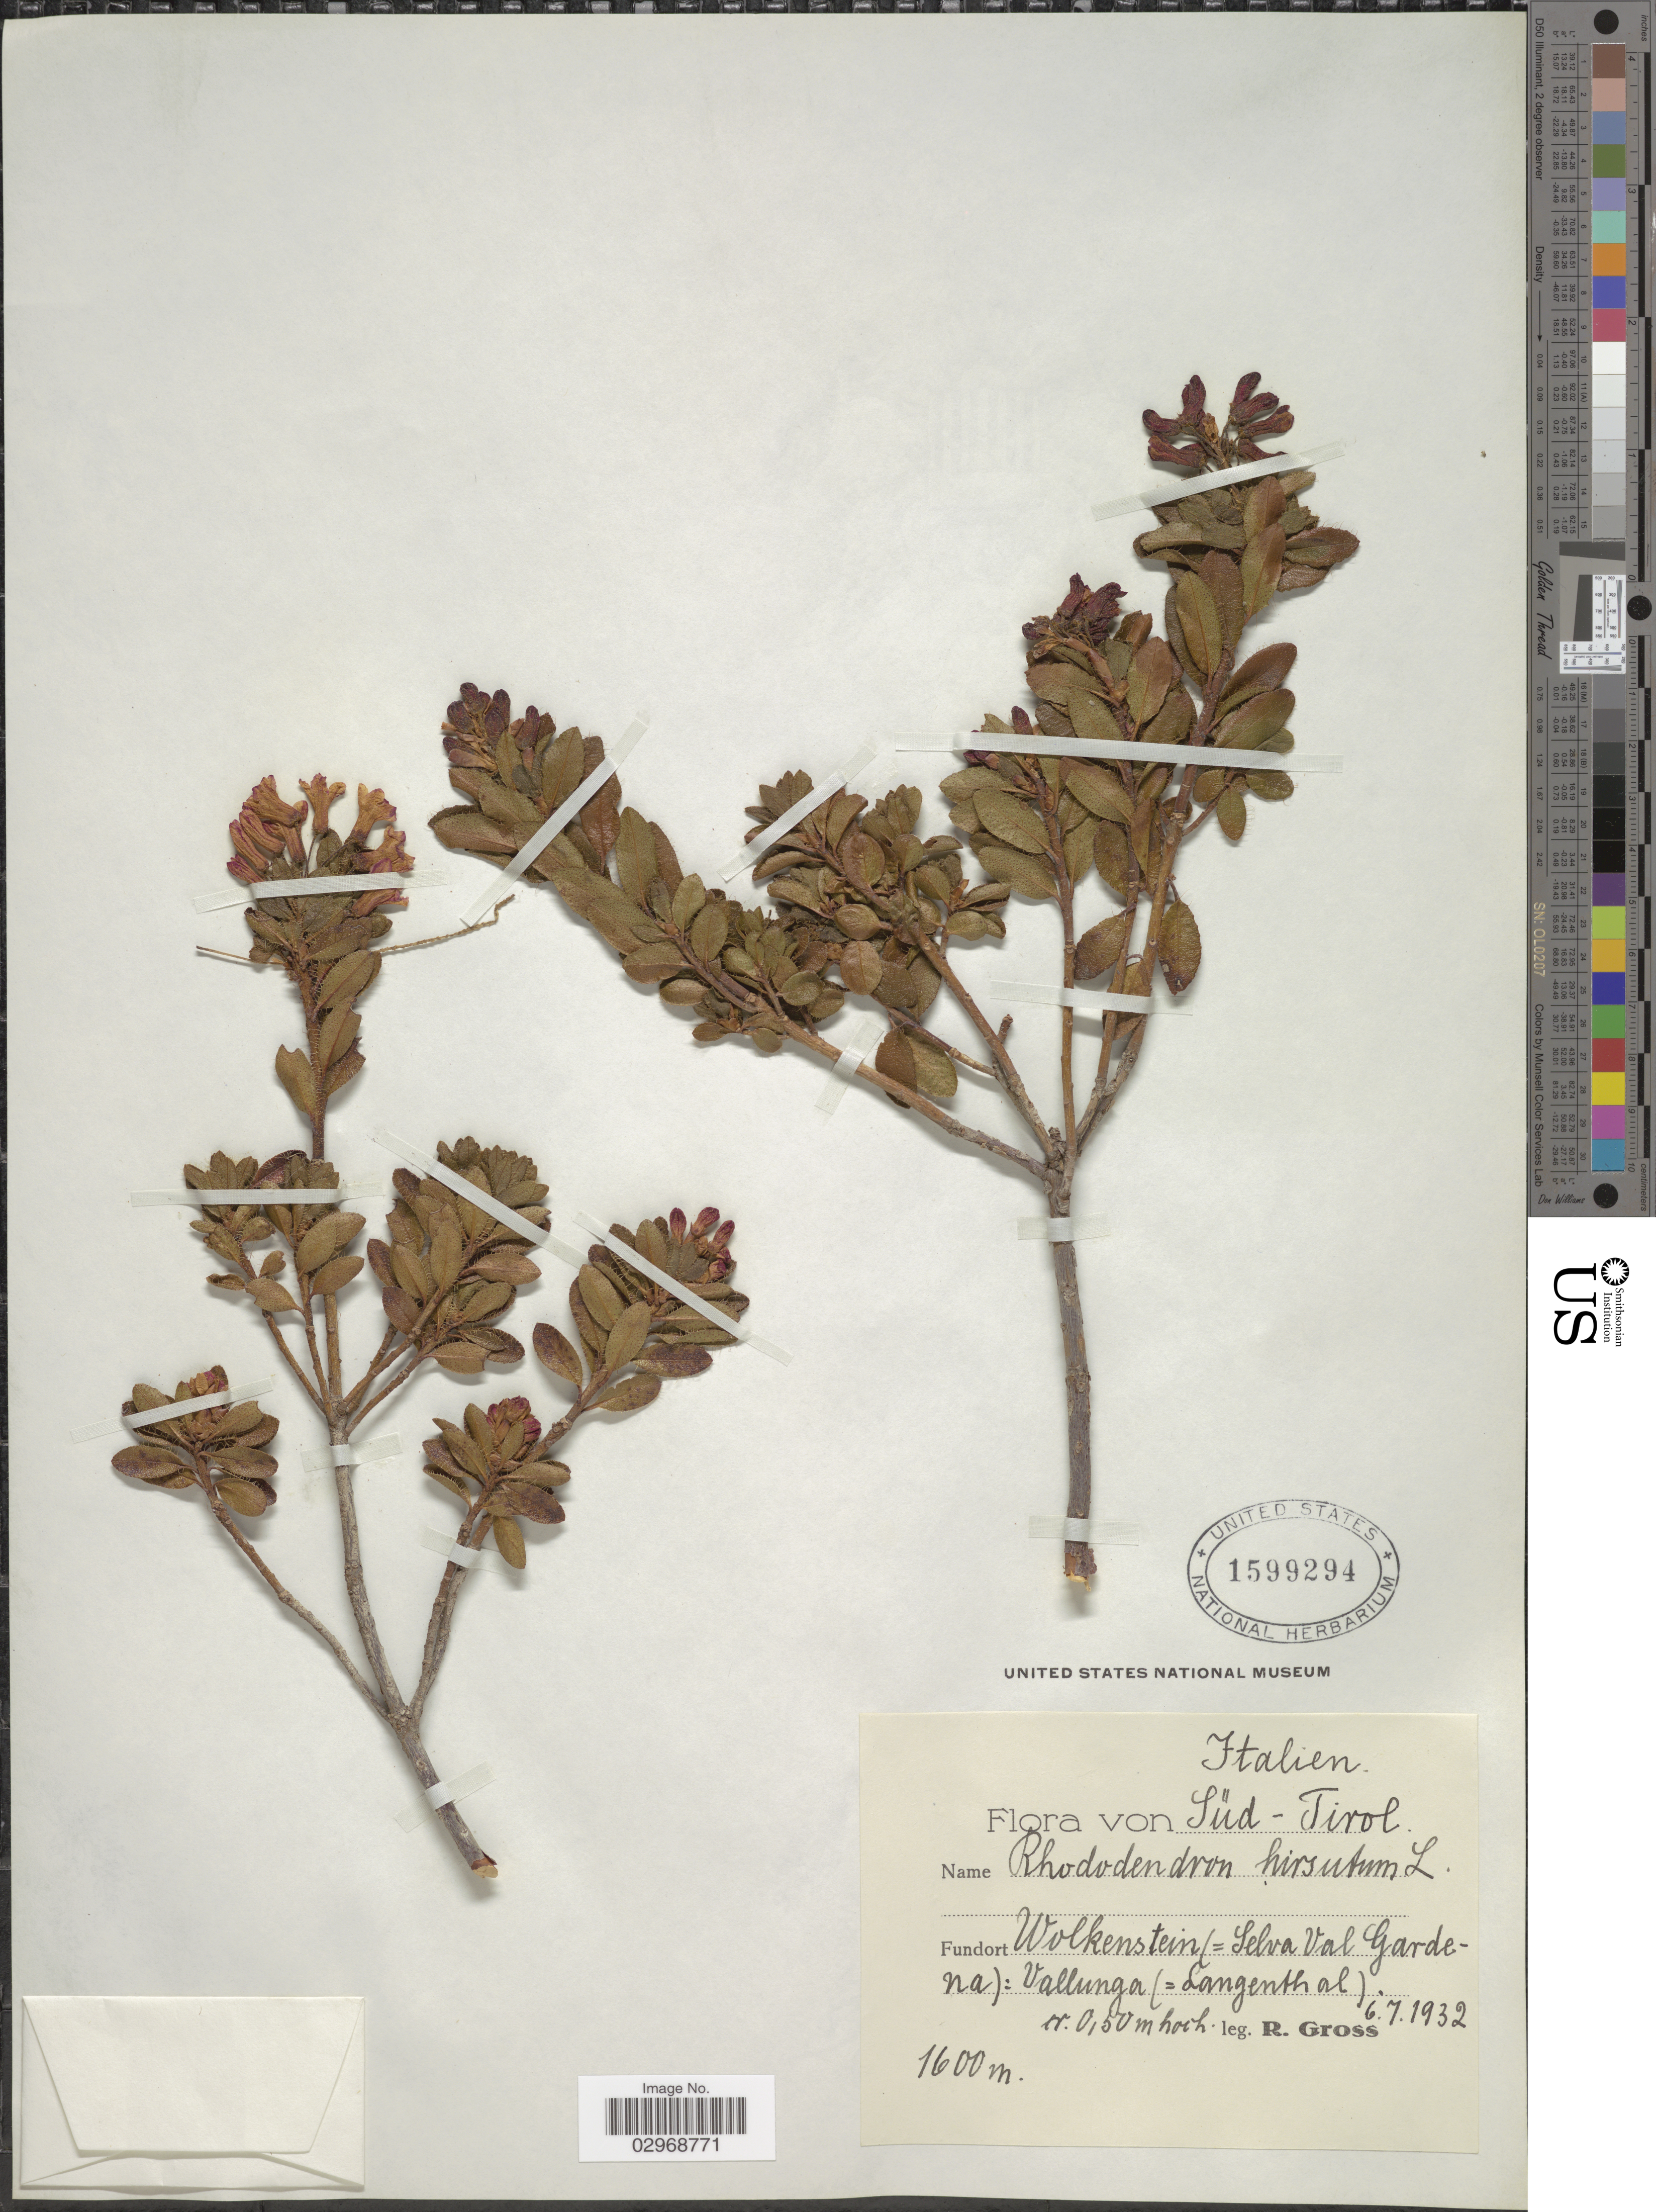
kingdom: Plantae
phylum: Tracheophyta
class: Magnoliopsida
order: Ericales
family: Ericaceae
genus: Rhododendron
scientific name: Rhododendron hirsutum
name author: L.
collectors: R. Gross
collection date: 1932-07-06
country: Italy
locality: Italien, Süd-Tirol, Wolkenstein (-Selva Val Gardena) Vallunga (=Langenth al).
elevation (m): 1600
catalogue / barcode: US 1599294